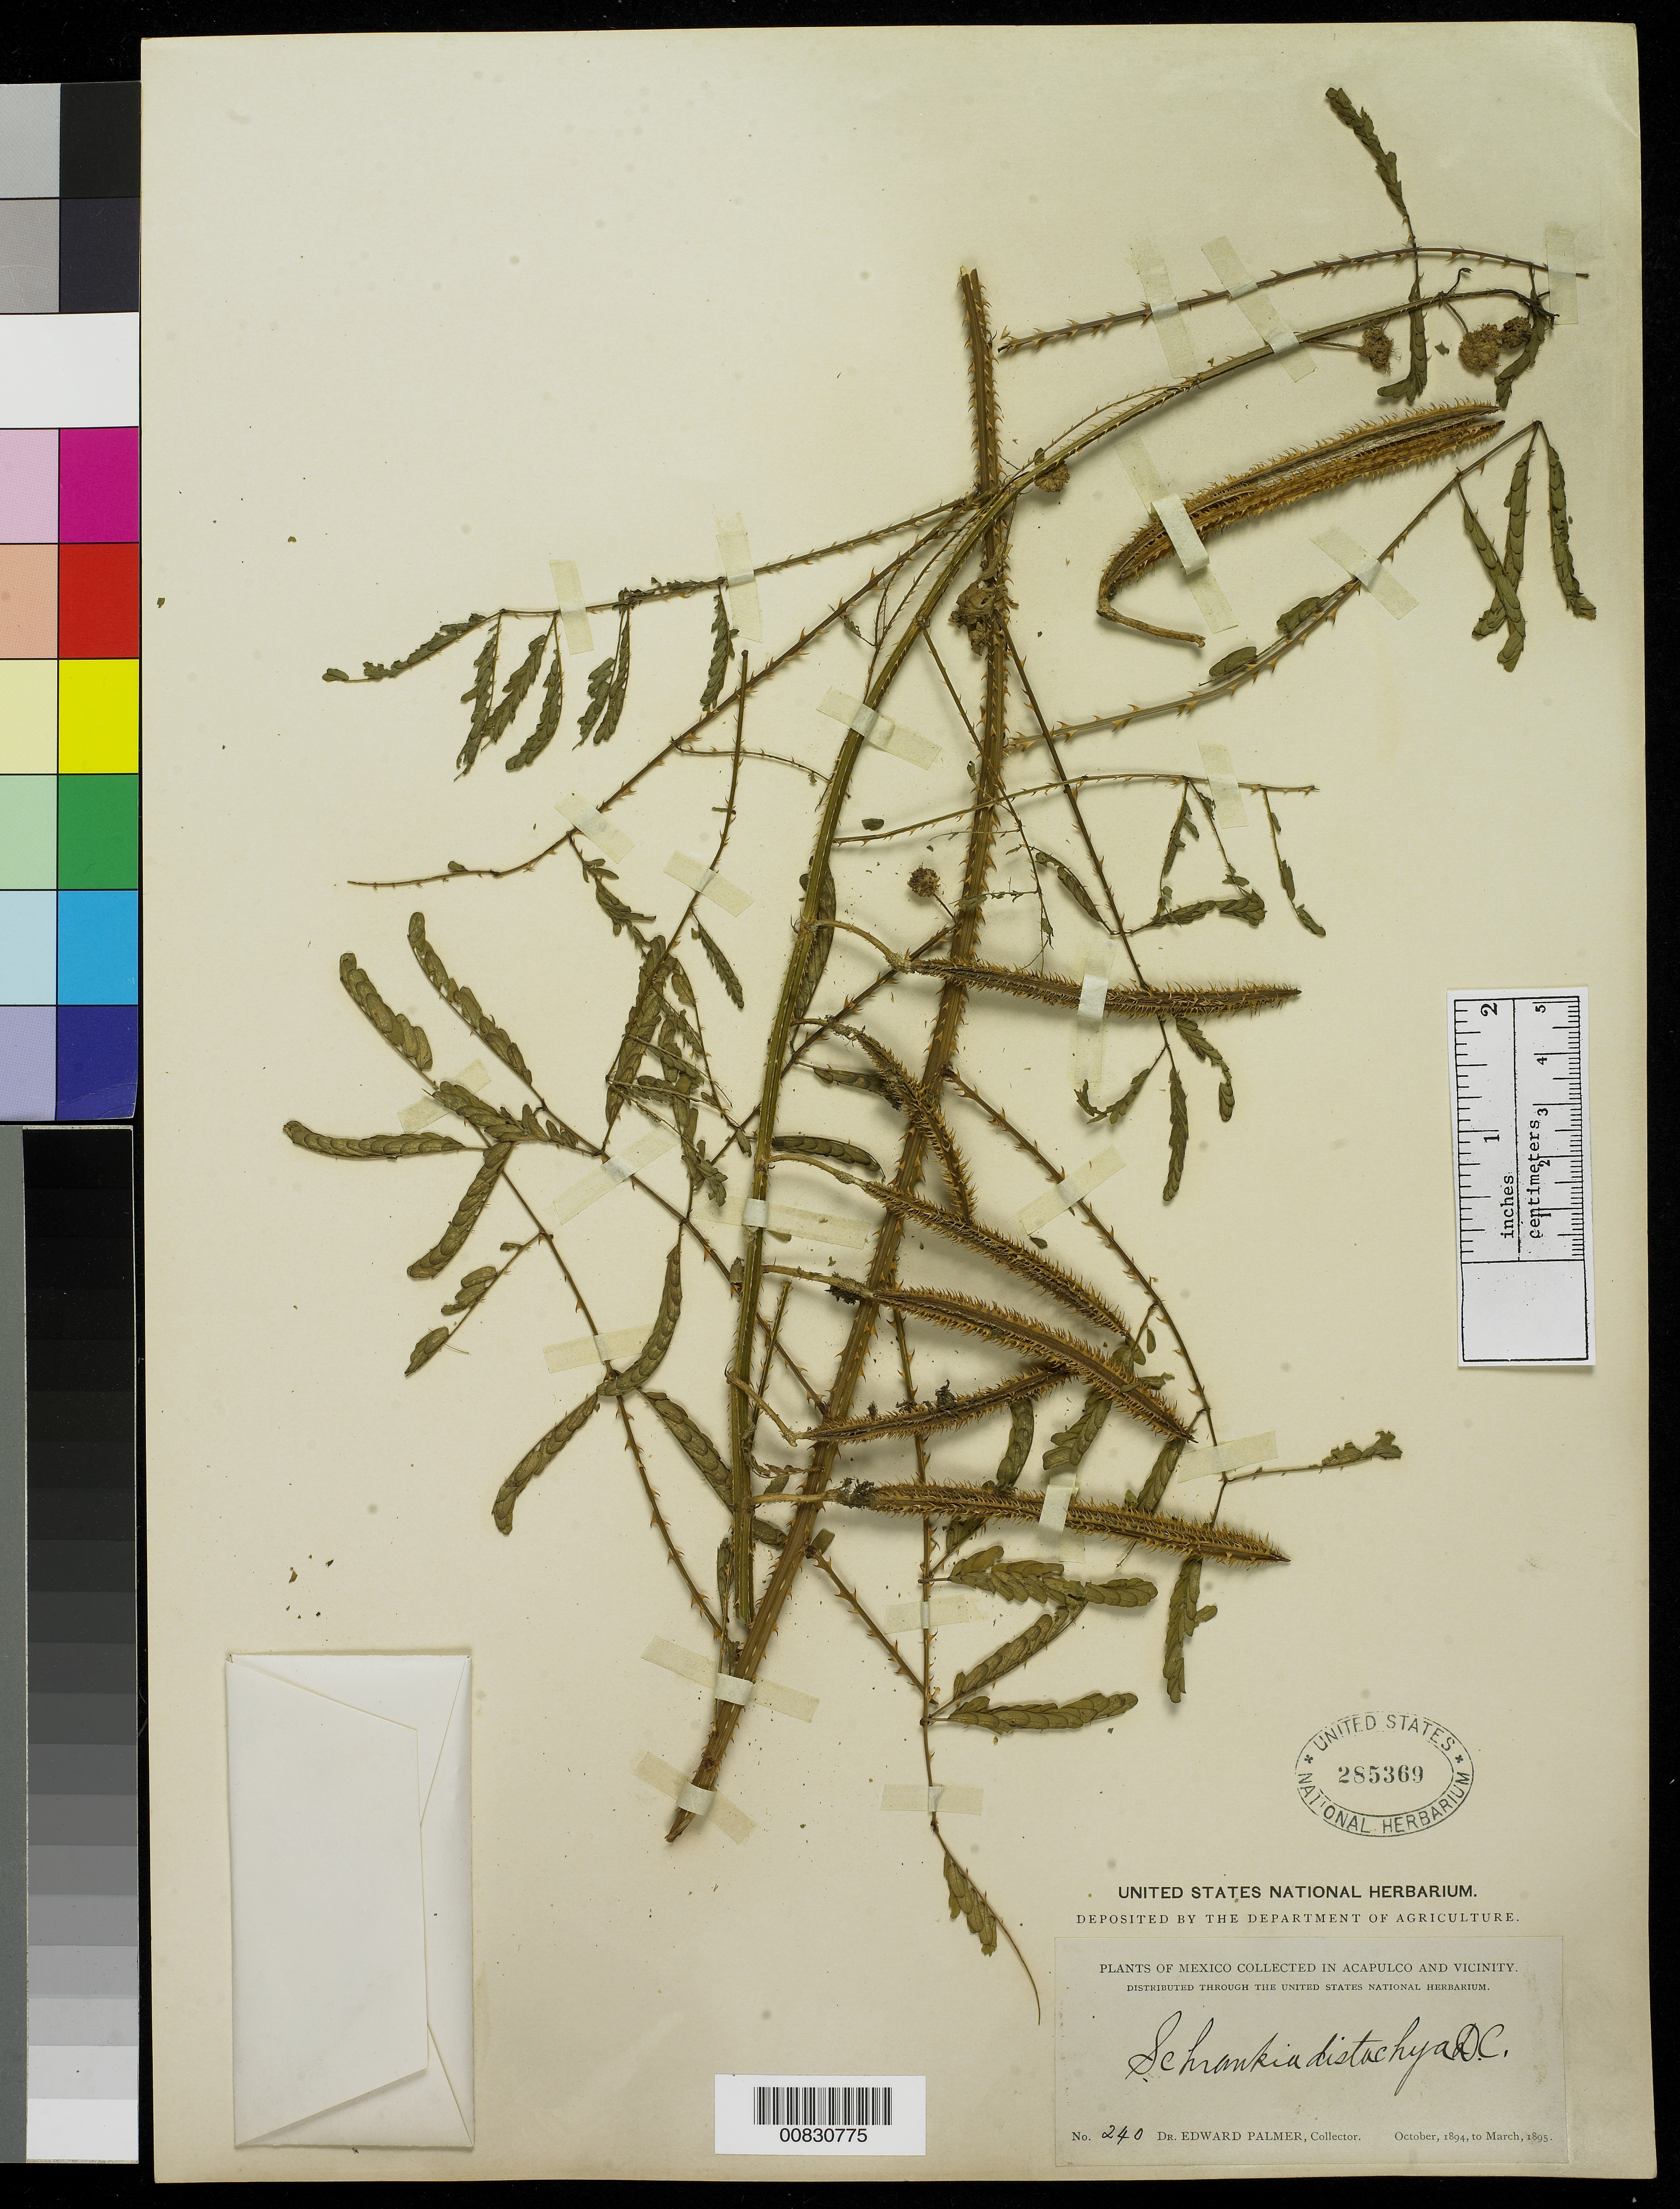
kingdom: Plantae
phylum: Tracheophyta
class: Magnoliopsida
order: Fabales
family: Fabaceae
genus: Mimosa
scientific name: Mimosa robusta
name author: R. Grether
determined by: U.S. National Herbarium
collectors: E. Palmer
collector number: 240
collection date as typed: Oct 1894 to -- Mar 1895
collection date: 1894-10/1895-03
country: Mexico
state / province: Guerrero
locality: Acapulco, Guerrero and vicinity.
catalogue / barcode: US 285369